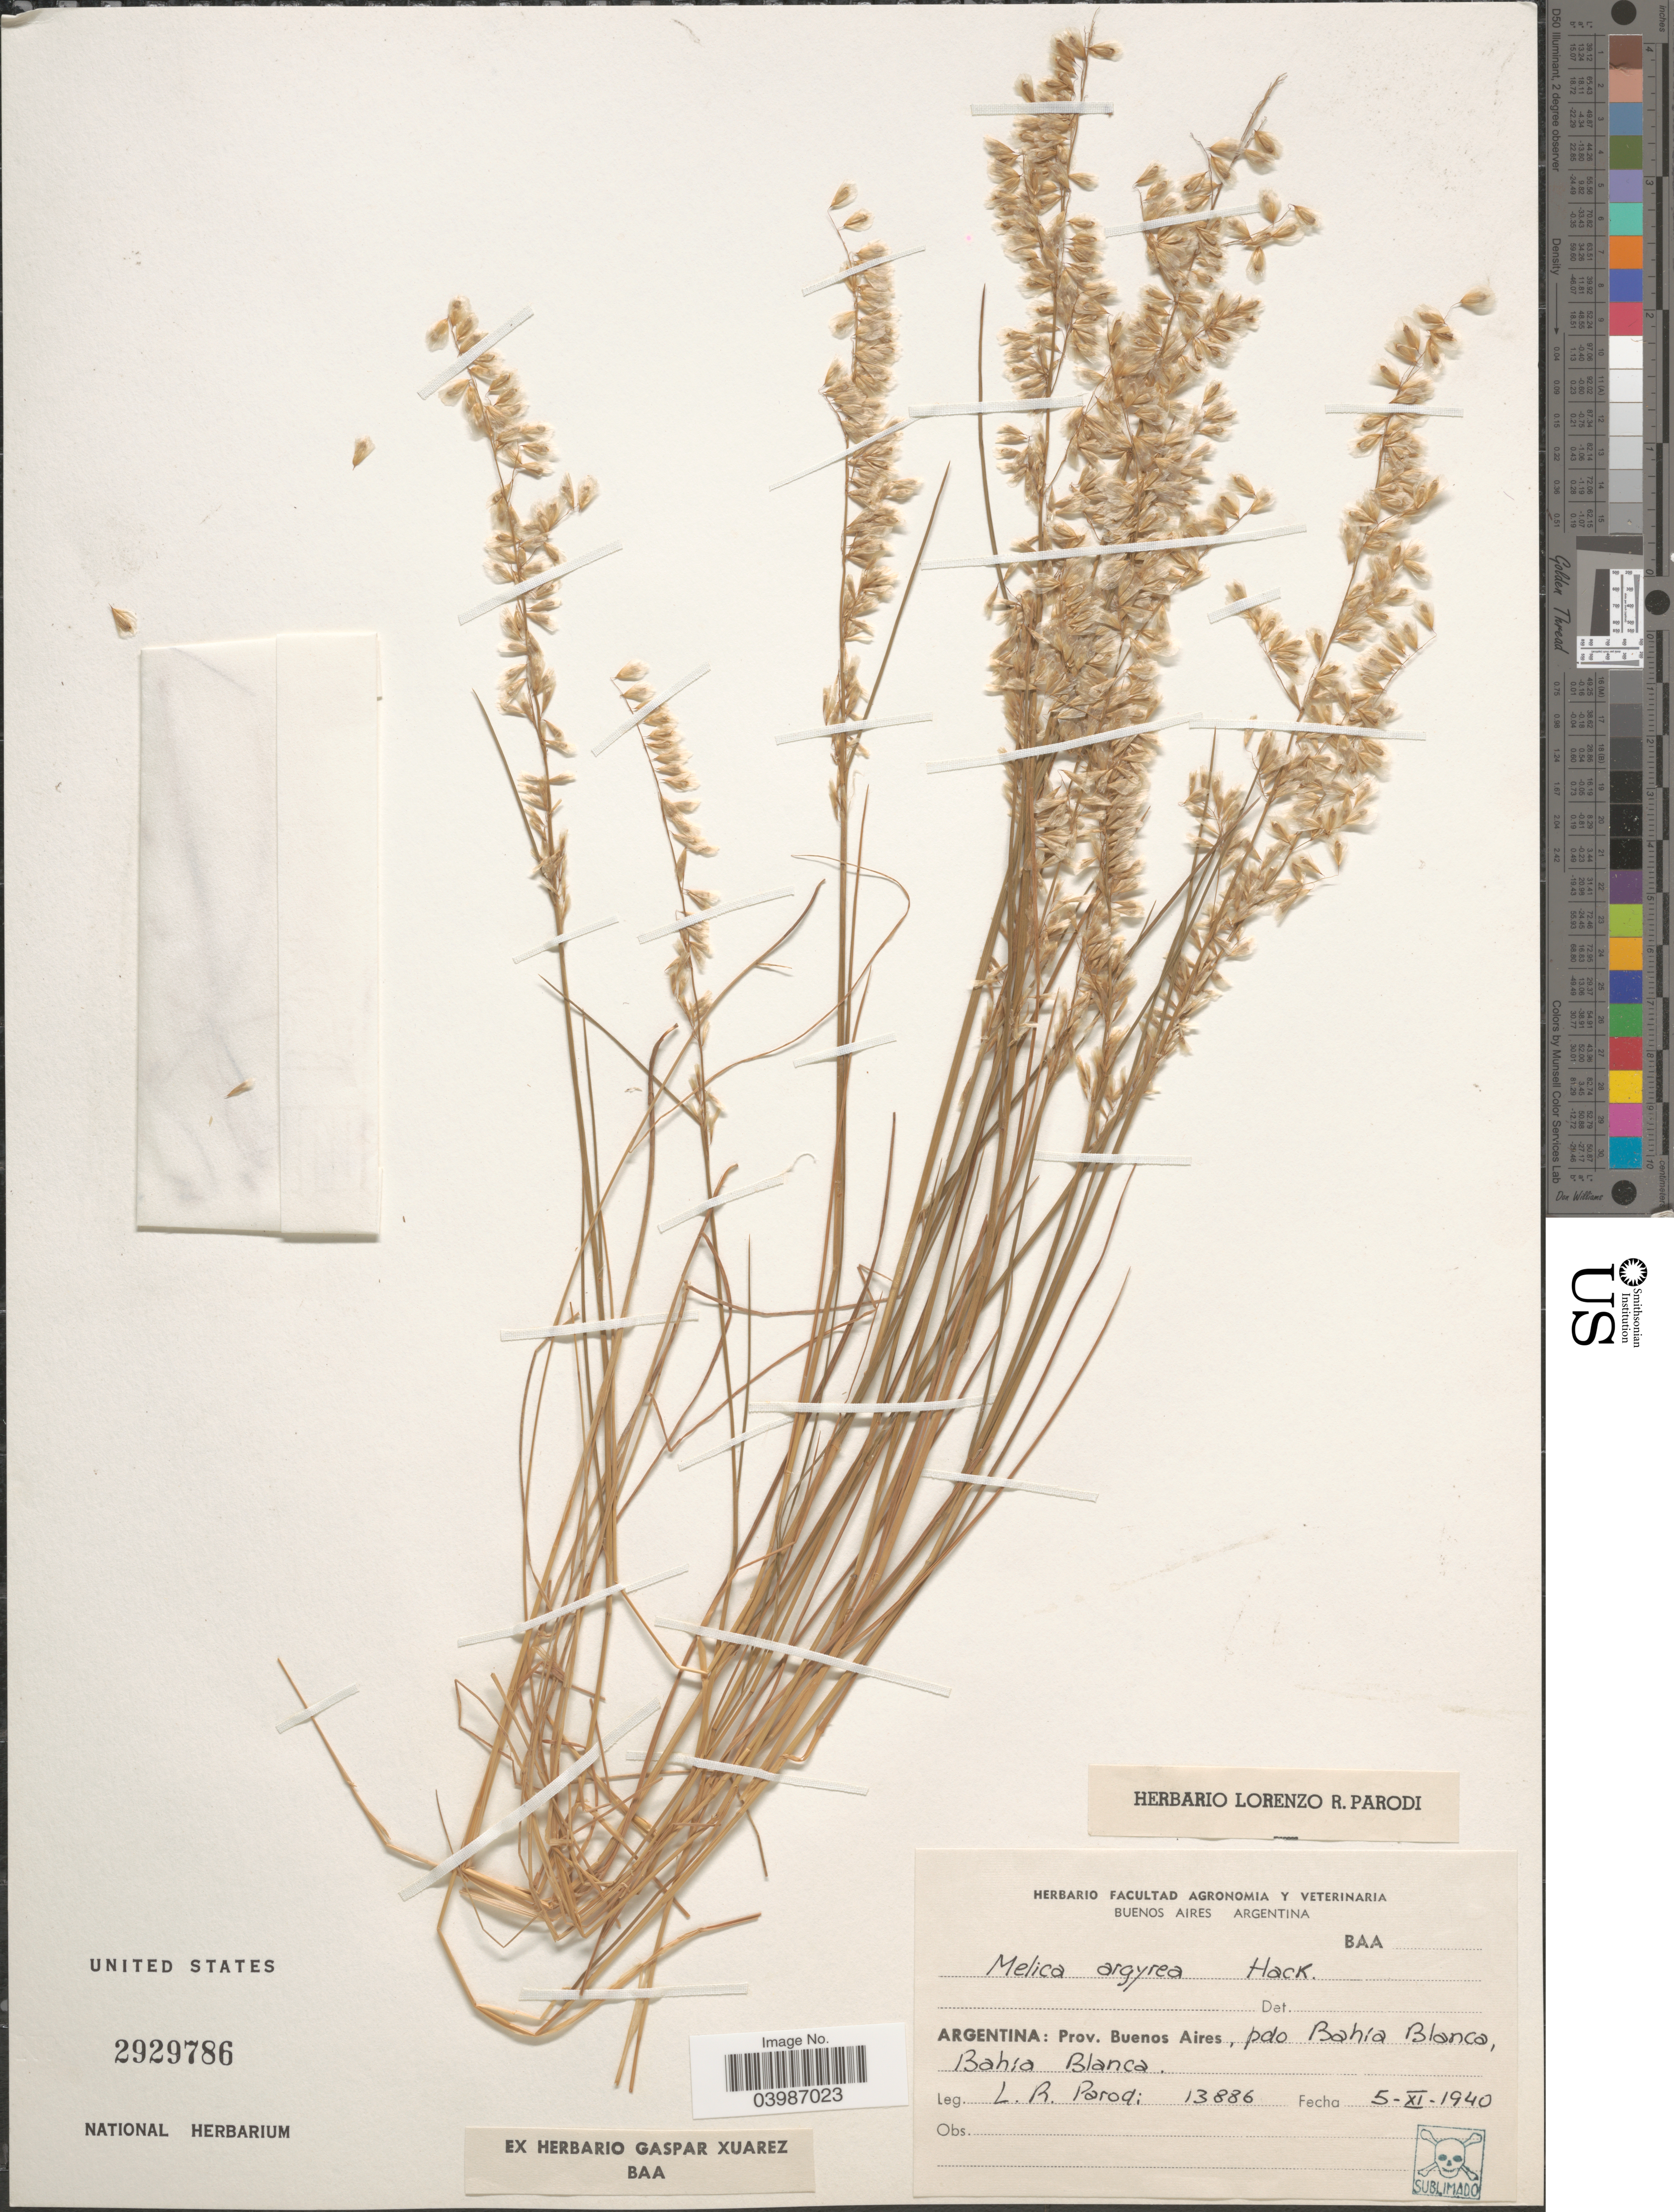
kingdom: Plantae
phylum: Tracheophyta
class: Liliopsida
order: Poales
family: Poaceae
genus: Melica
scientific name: Melica argyrea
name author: Hack. ex Stuck.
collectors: L. R. Parodi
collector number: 13886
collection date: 1940-11-05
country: Argentina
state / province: Buenos Aires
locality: Pdo Bahía Blanca, Bahía Blanca.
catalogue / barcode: US 2929786